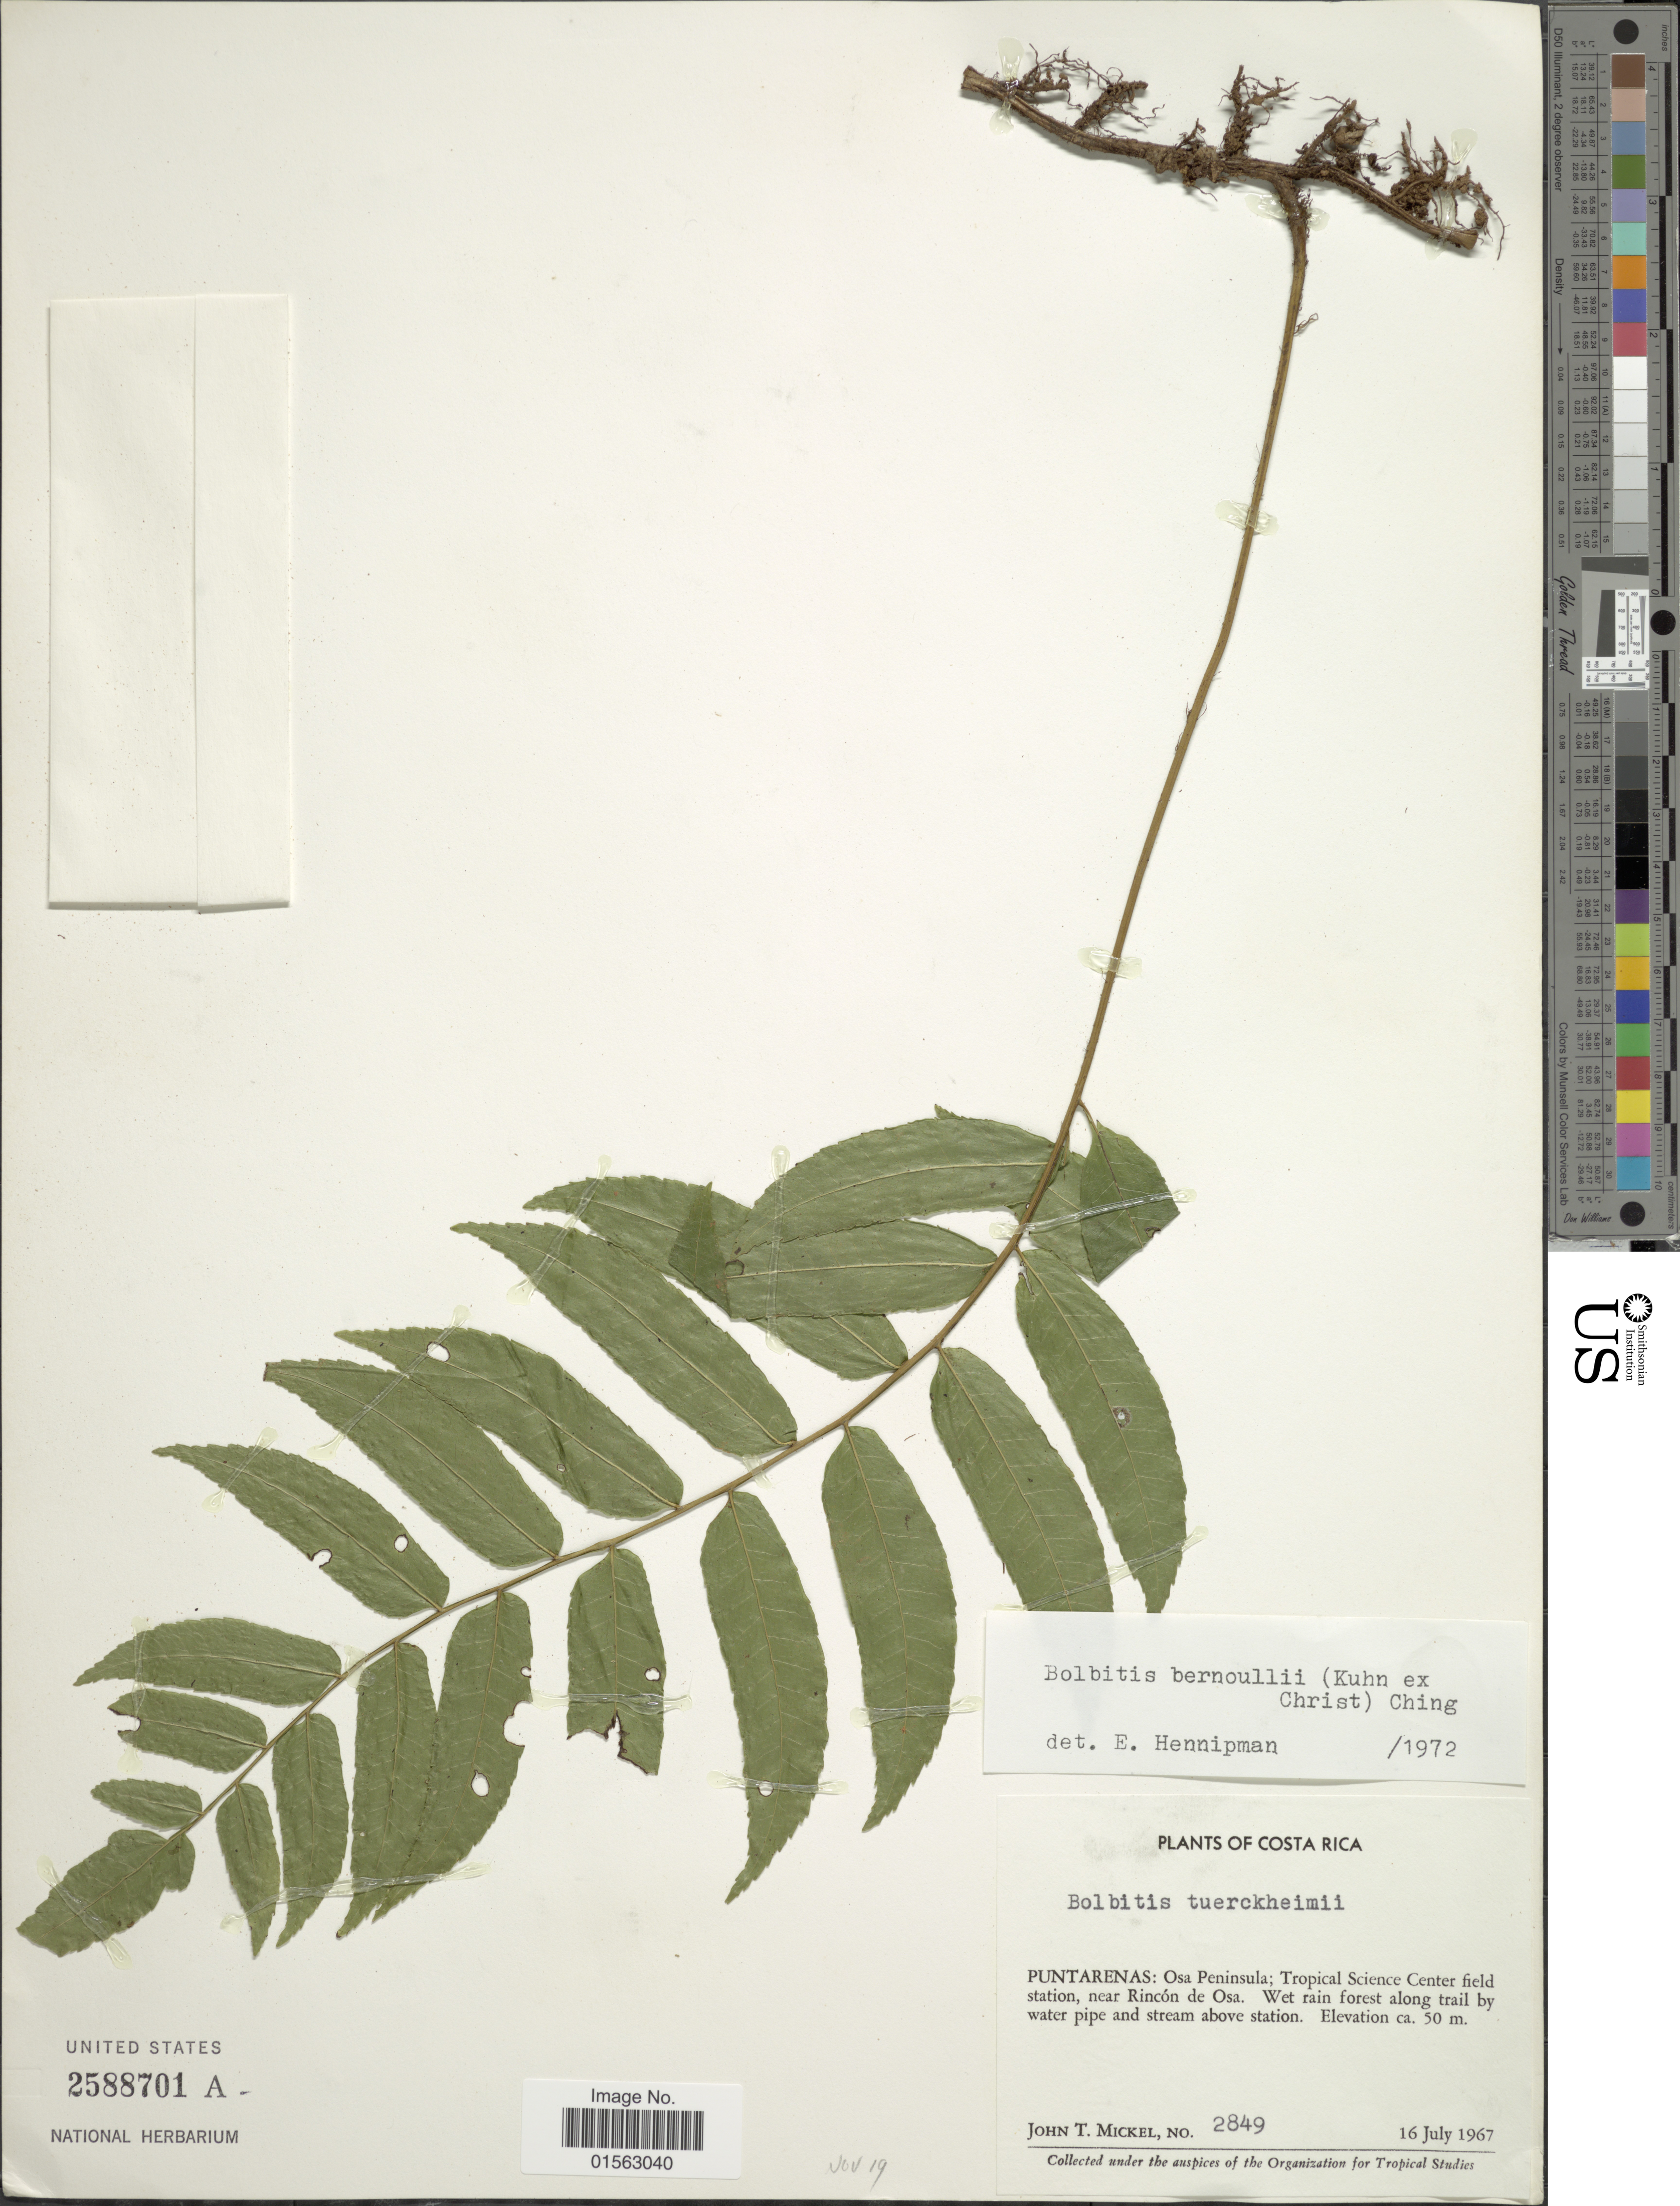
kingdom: Plantae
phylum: Tracheophyta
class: Polypodiopsida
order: Polypodiales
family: Dryopteridaceae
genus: Mickelia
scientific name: Mickelia bernoullii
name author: (Kuhn ex Christ) R.C. Moran et al.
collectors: J. T. Mickel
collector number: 2849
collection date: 1967-07-16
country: Costa Rica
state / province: Puntarenas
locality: Costa Rica, Osa Peninsula; Tropical Science Center field station, near Rincón de Osa, wet rain forest along trail by water pipe and stream above station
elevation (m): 50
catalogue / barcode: US 2588701A